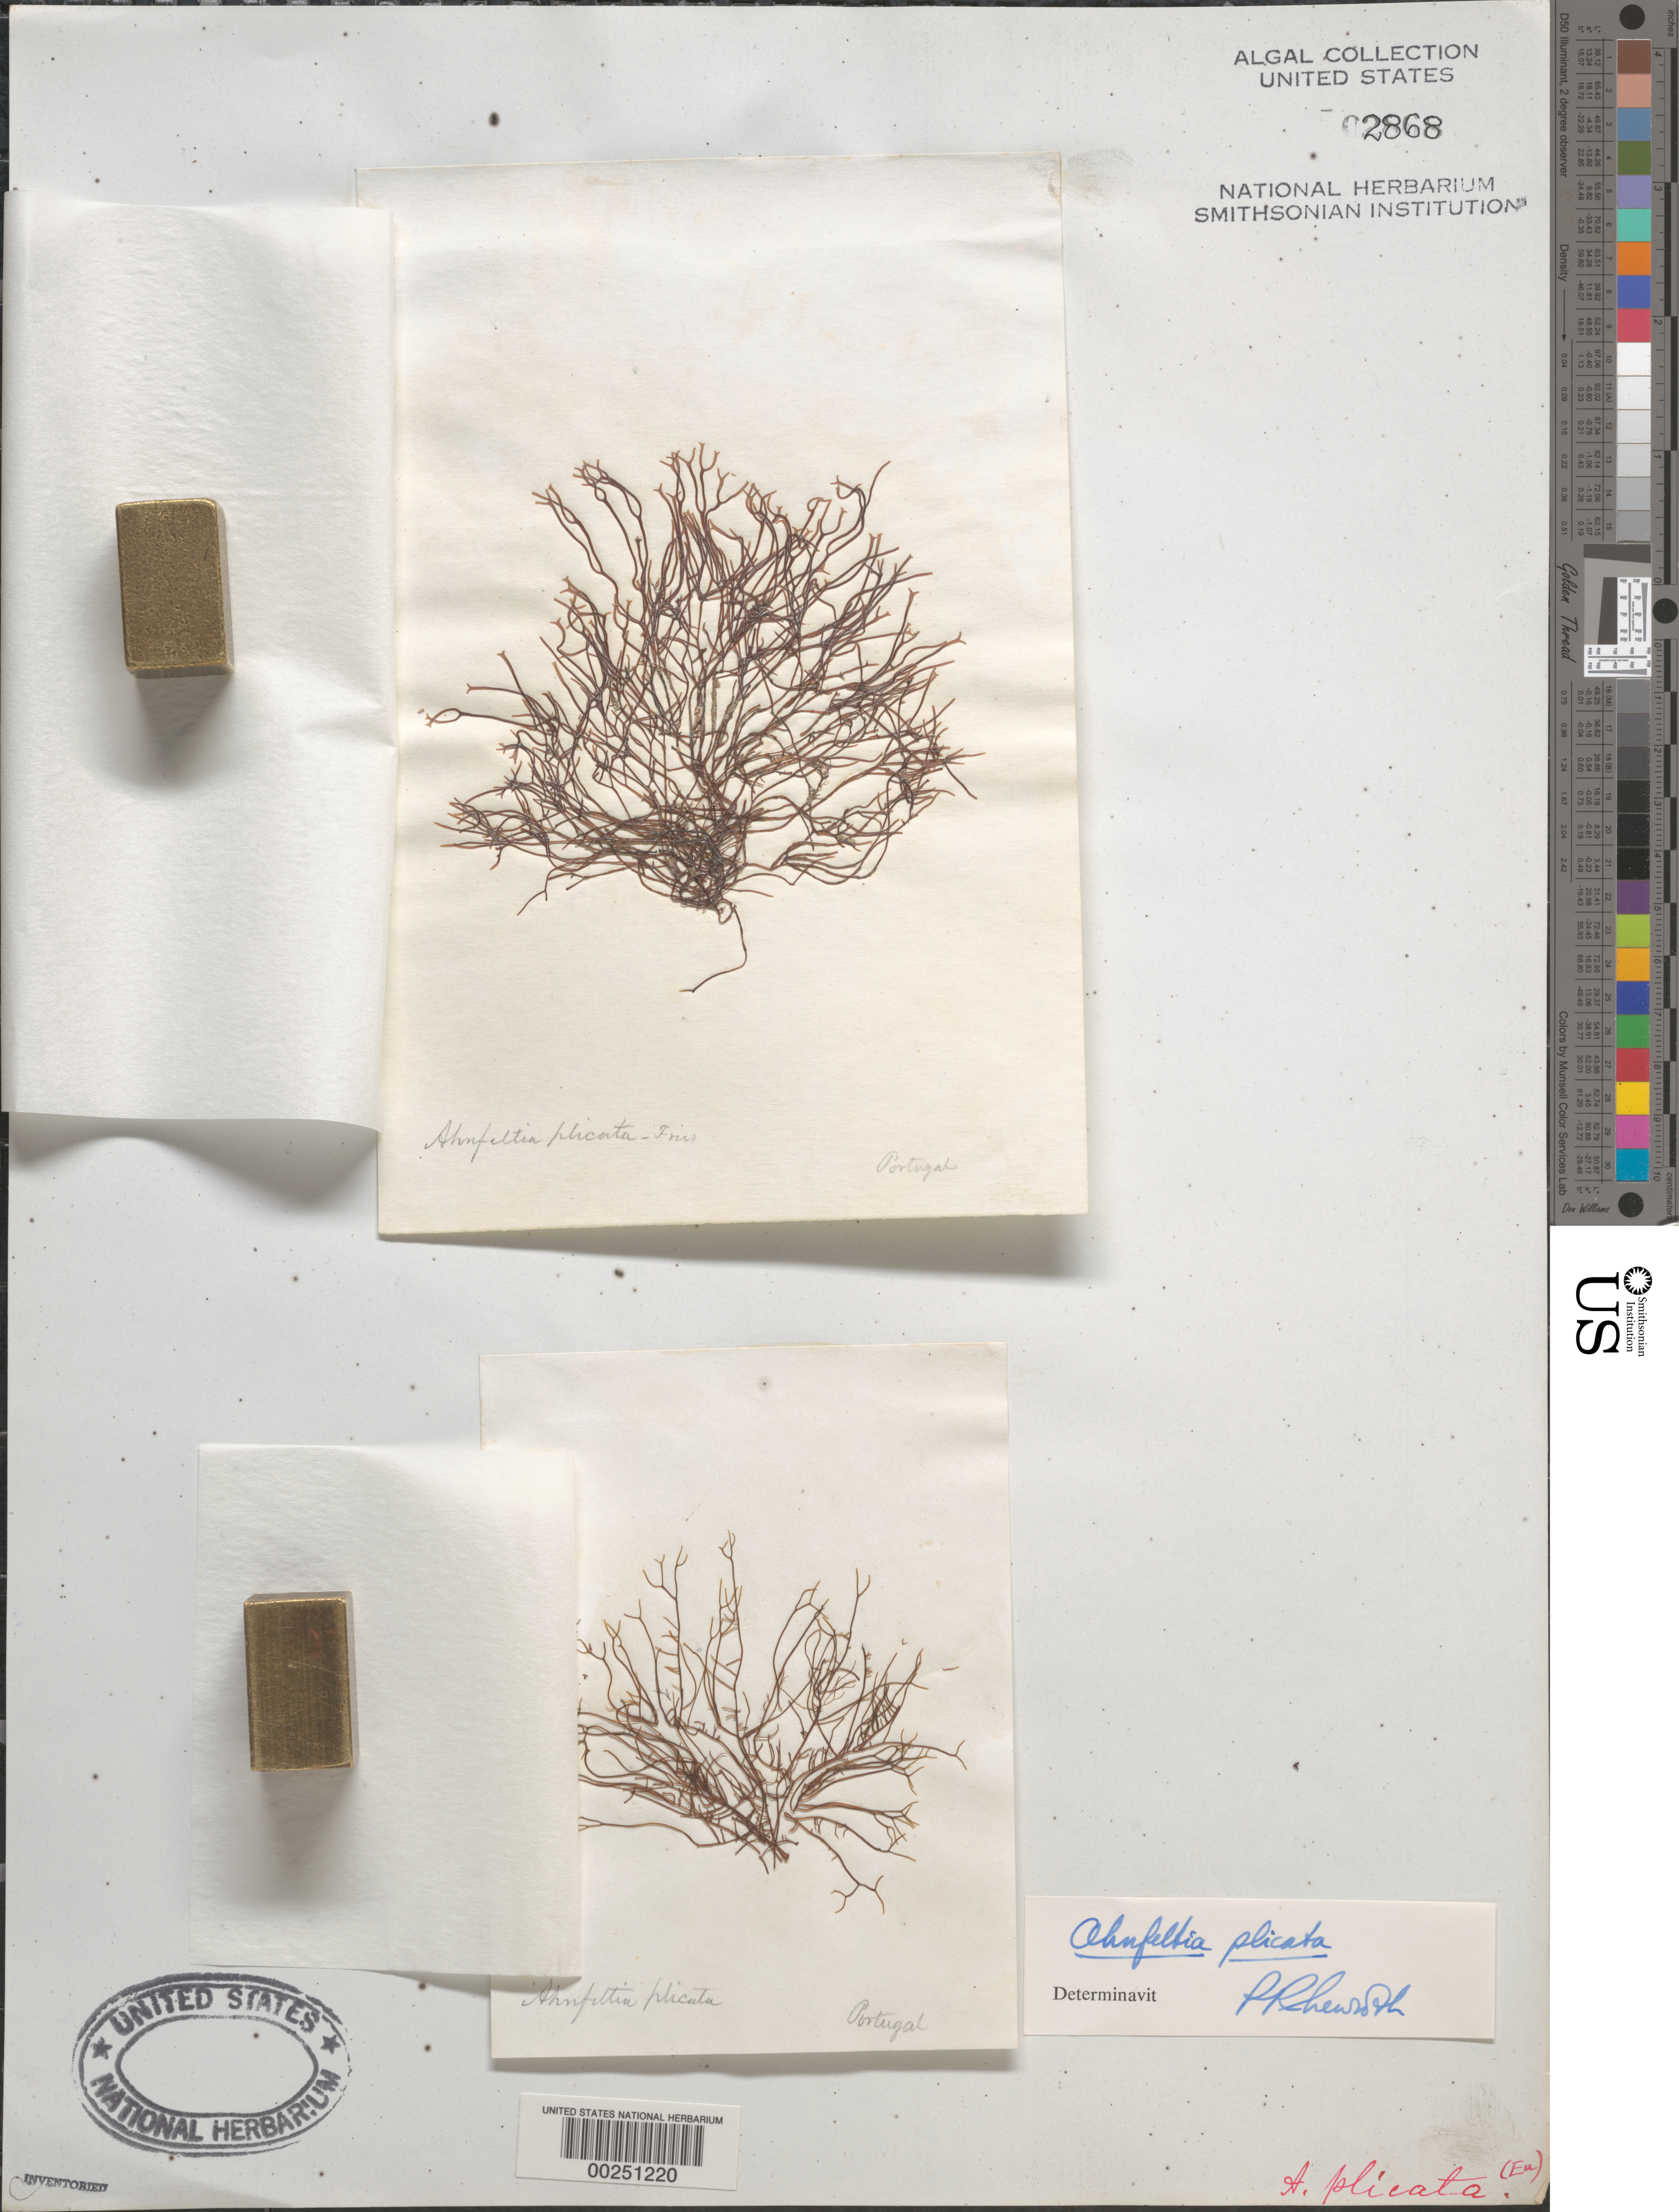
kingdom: Plantae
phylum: Rhodophyta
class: Florideophyceae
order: Ahnfeltiales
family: Ahnfeltiaceae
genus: Ahnfeltia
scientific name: Ahnfeltia plicata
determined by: Newroth, P. R.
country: Portugal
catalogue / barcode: US 2868